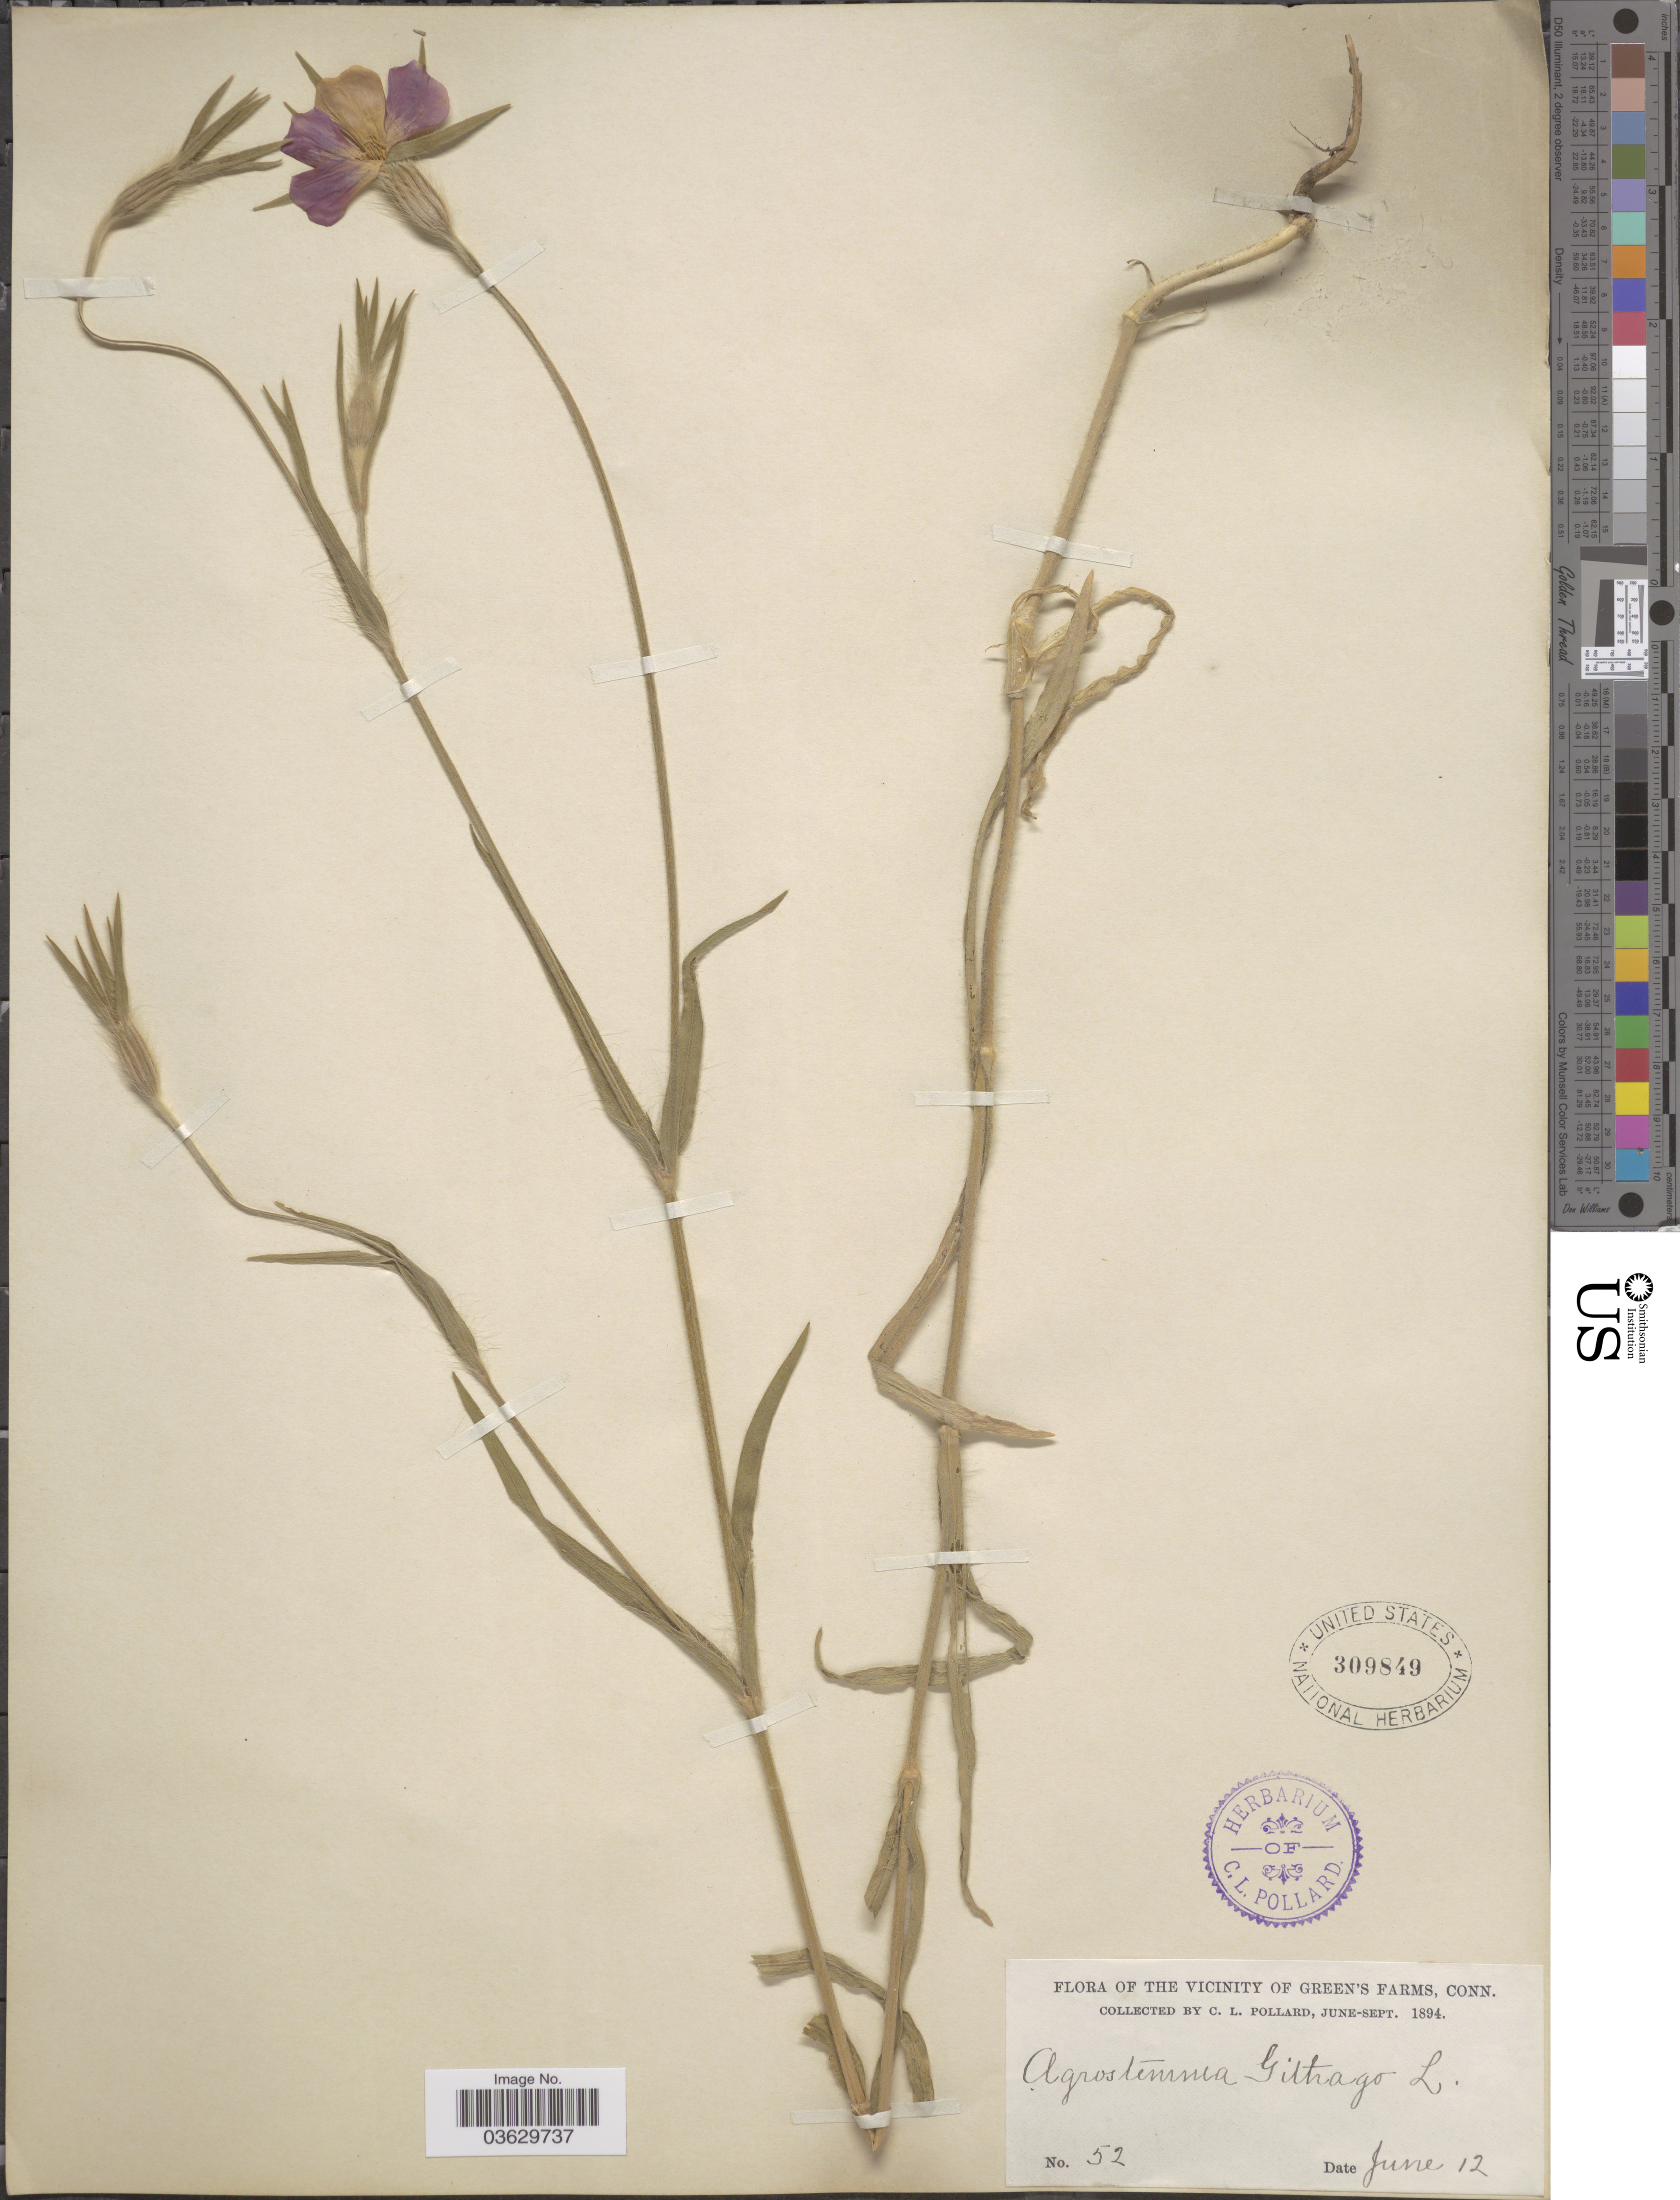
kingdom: Plantae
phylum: Tracheophyta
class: Magnoliopsida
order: Caryophyllales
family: Caryophyllaceae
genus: Agrostemma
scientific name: Agrostemma githago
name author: L.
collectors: C. L. Pollard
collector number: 52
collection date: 1894-06-12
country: United States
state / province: Connecticut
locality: The vicinity of Green's Farms.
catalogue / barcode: US 309849